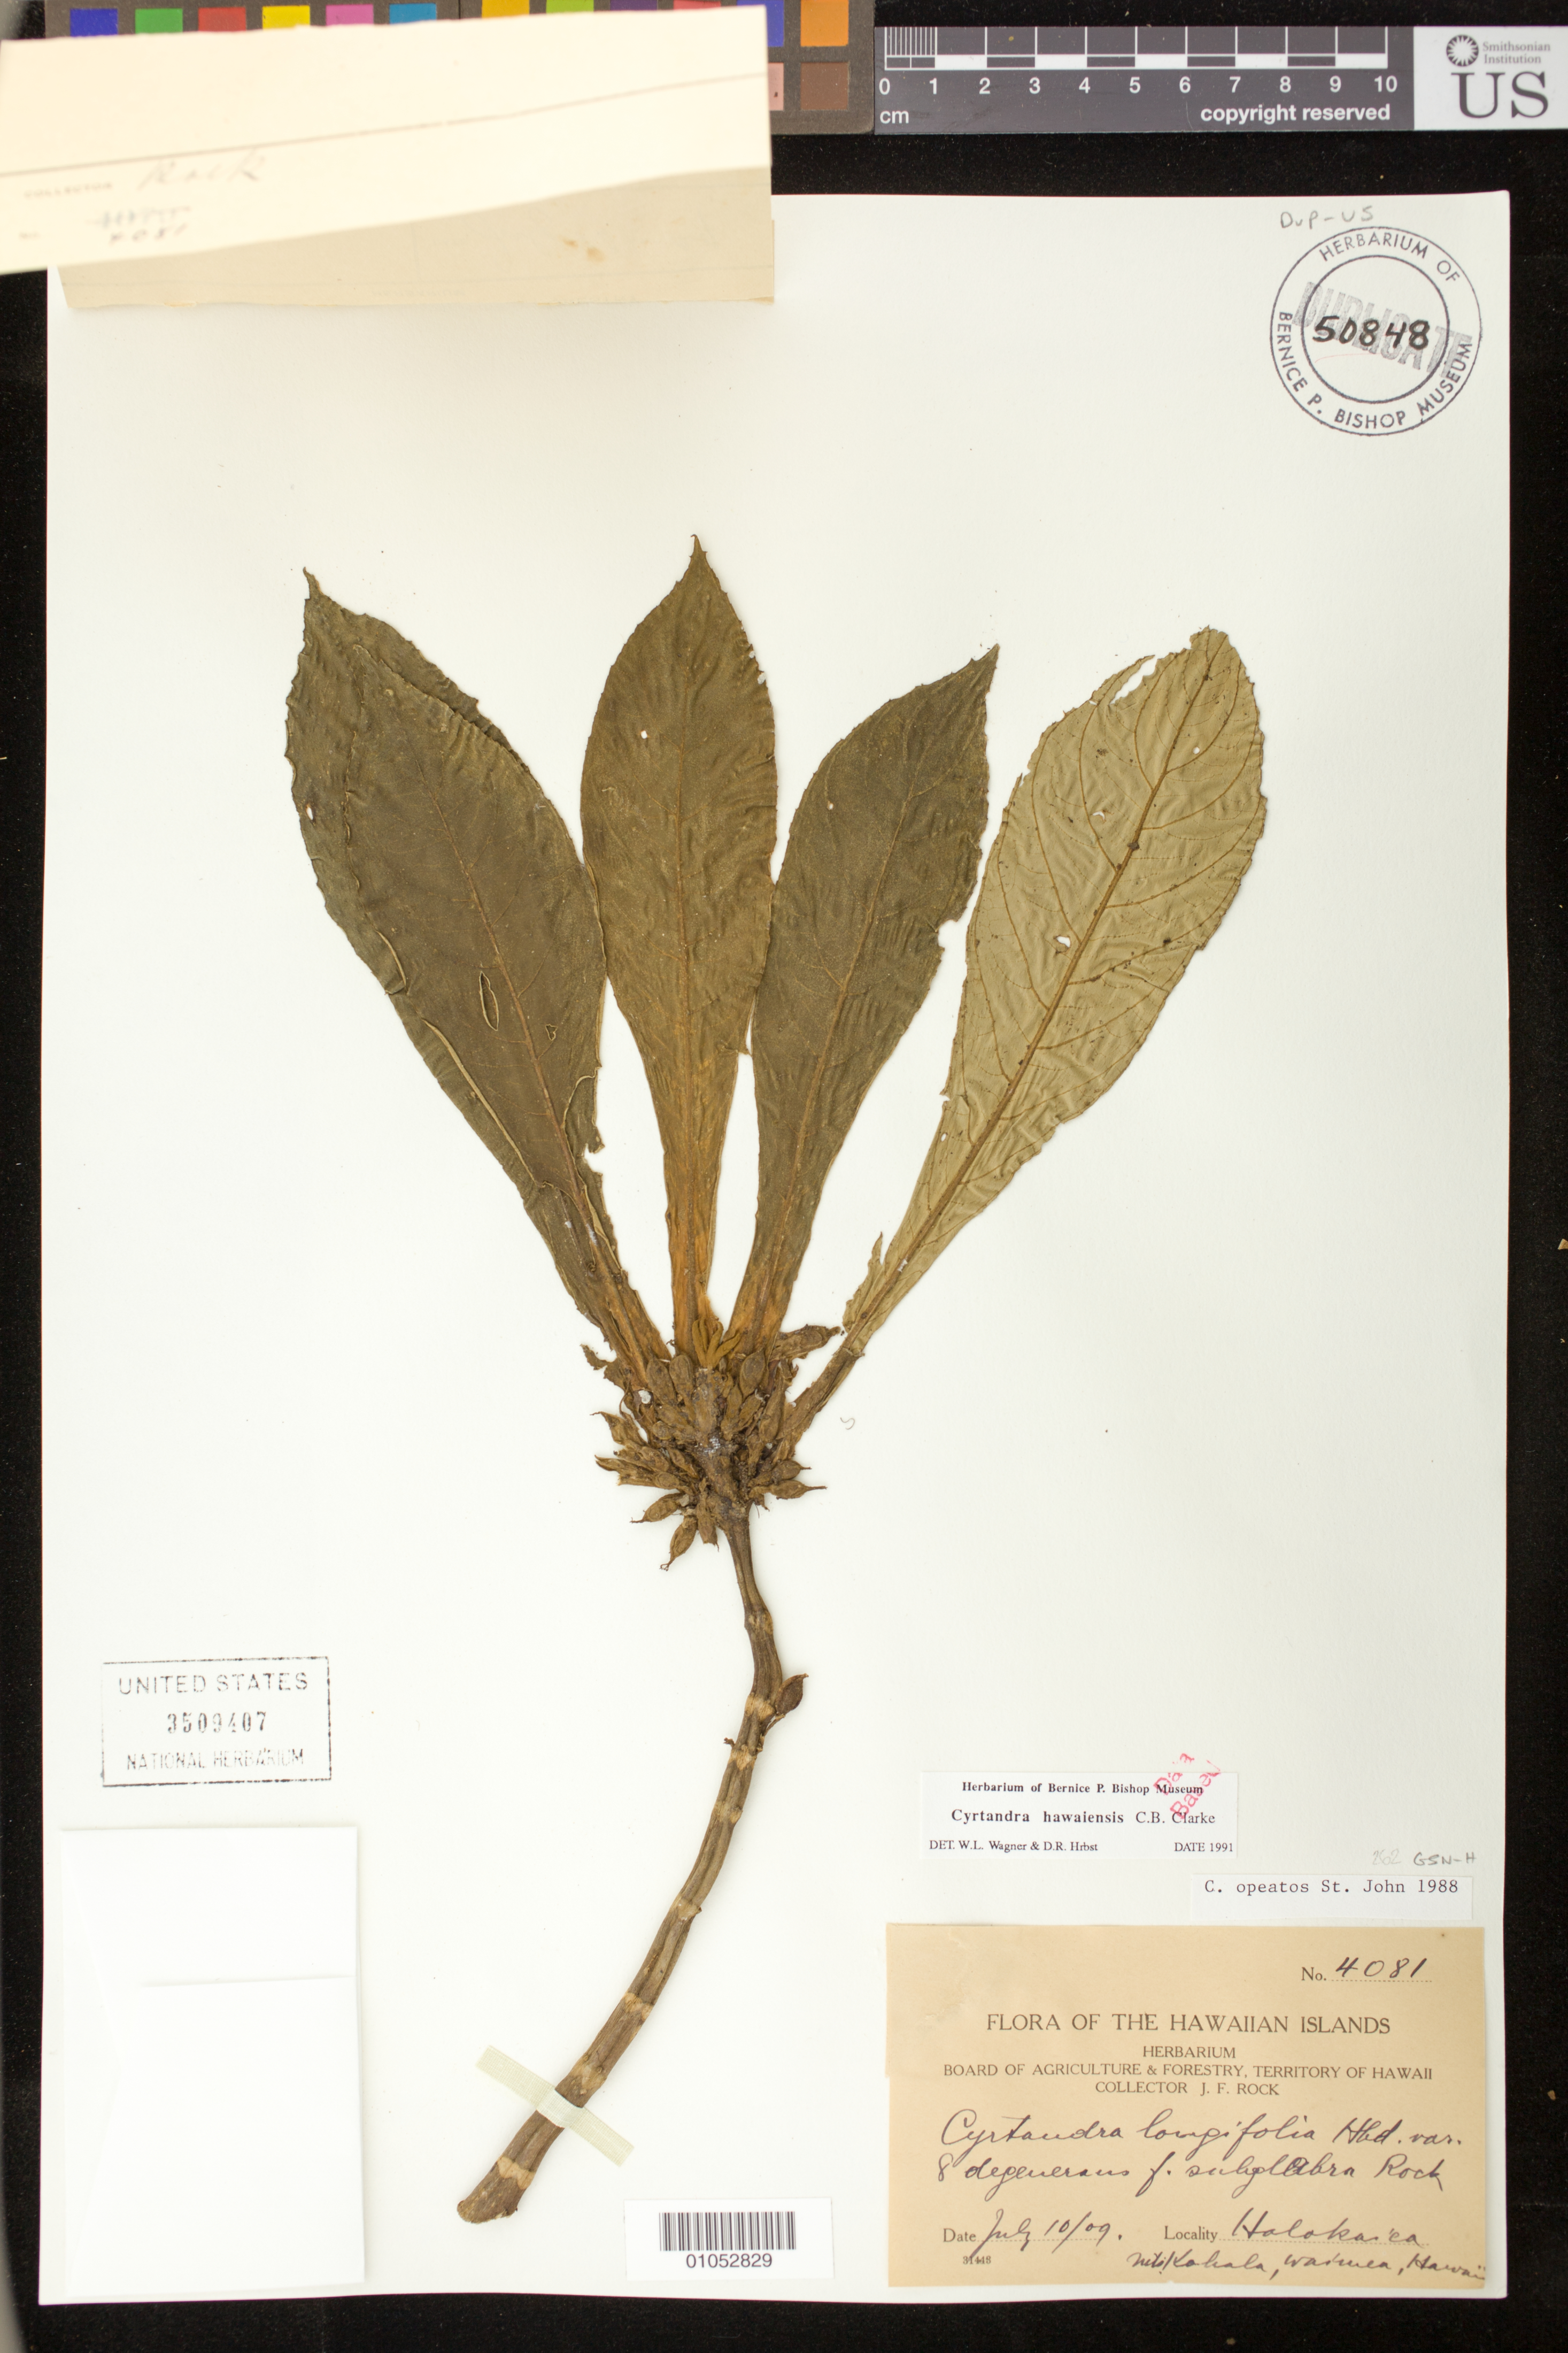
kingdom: Plantae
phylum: Tracheophyta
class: Magnoliopsida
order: Lamiales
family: Gesneriaceae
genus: Cyrtandra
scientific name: Cyrtandra hawaiensis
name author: C.B. Clarke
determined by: Wagner, W. L.; Herbst, D. R.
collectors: J. F. Rock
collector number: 4081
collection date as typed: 10 Jul 1909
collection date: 1909-07-10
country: United States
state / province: Hawaii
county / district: Hawaii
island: Hawaii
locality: Haloka'ea Mountains, Waimea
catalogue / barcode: US 3509407